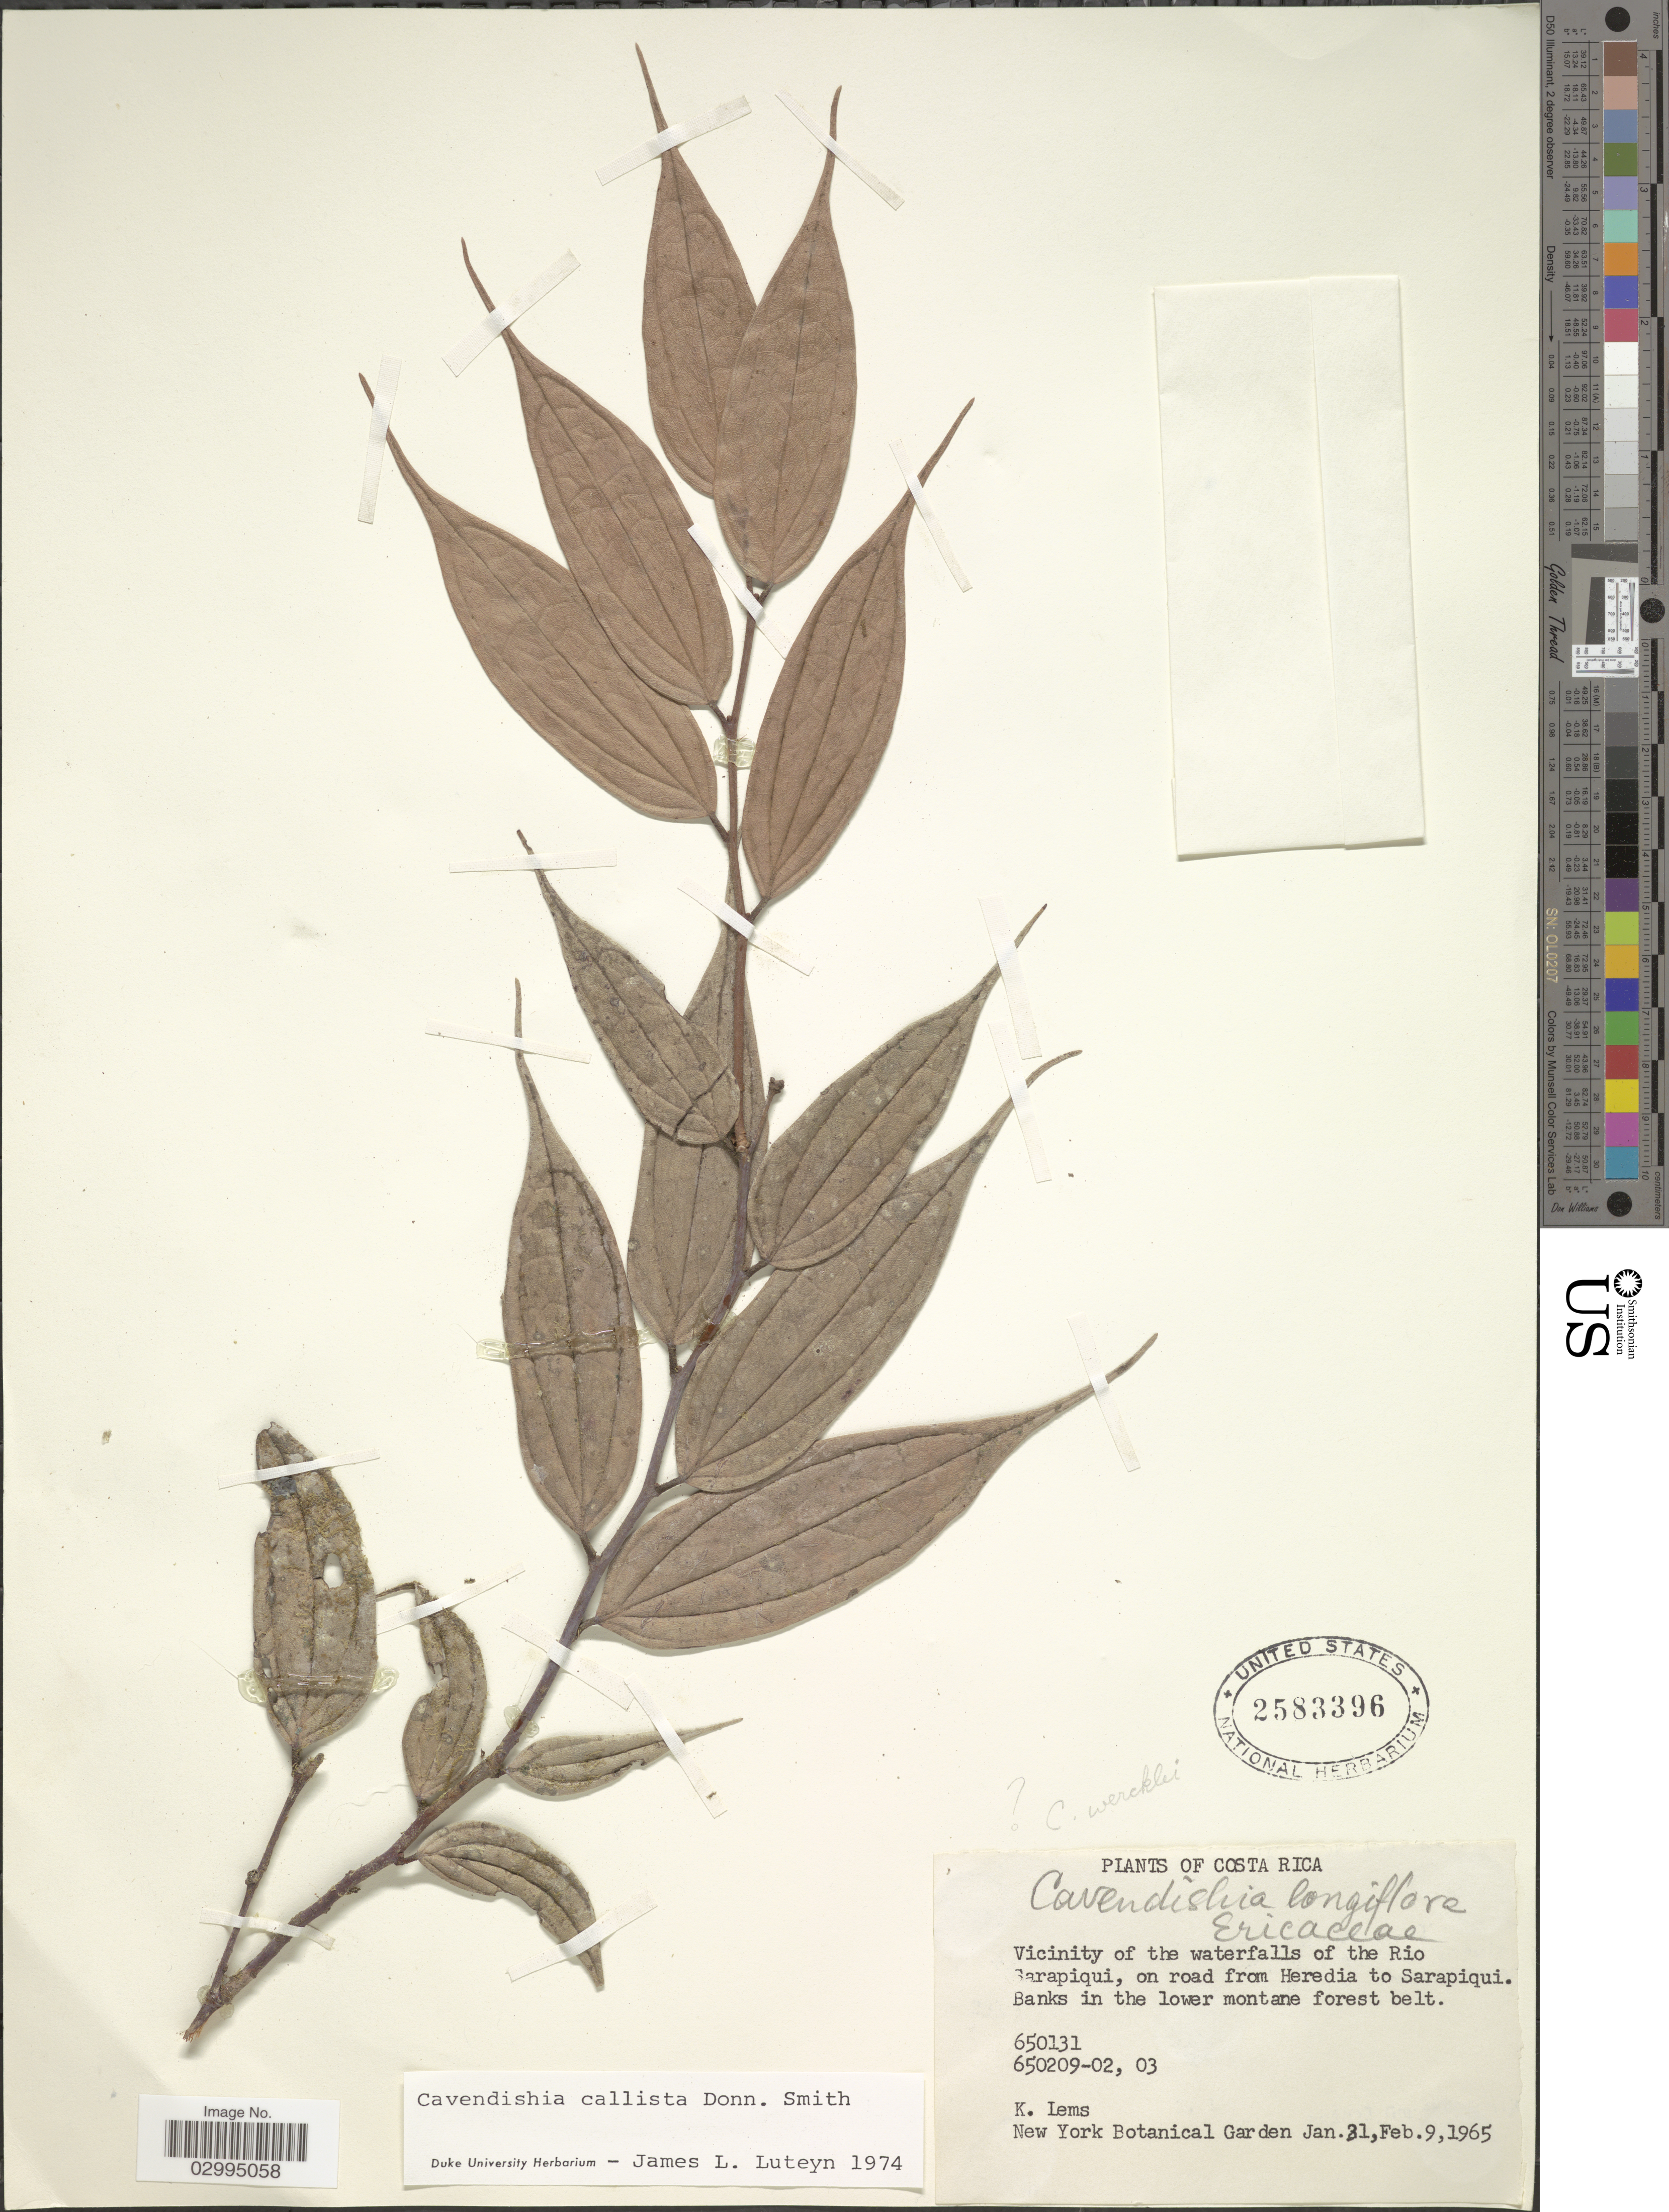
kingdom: Plantae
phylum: Tracheophyta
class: Magnoliopsida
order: Ericales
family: Ericaceae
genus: Cavendishia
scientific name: Cavendishia callista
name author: Donn. Sm.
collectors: K. Lems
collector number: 650131/650209-02,03 ?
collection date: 1965-01-31/1965-02-09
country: Costa Rica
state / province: Heredia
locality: Vicinity of the waterfalls of the Rio Sarapiqui, on road from Heredia to Sarapiqui. Banks in the lower montane forest belt.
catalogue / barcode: US 2583396